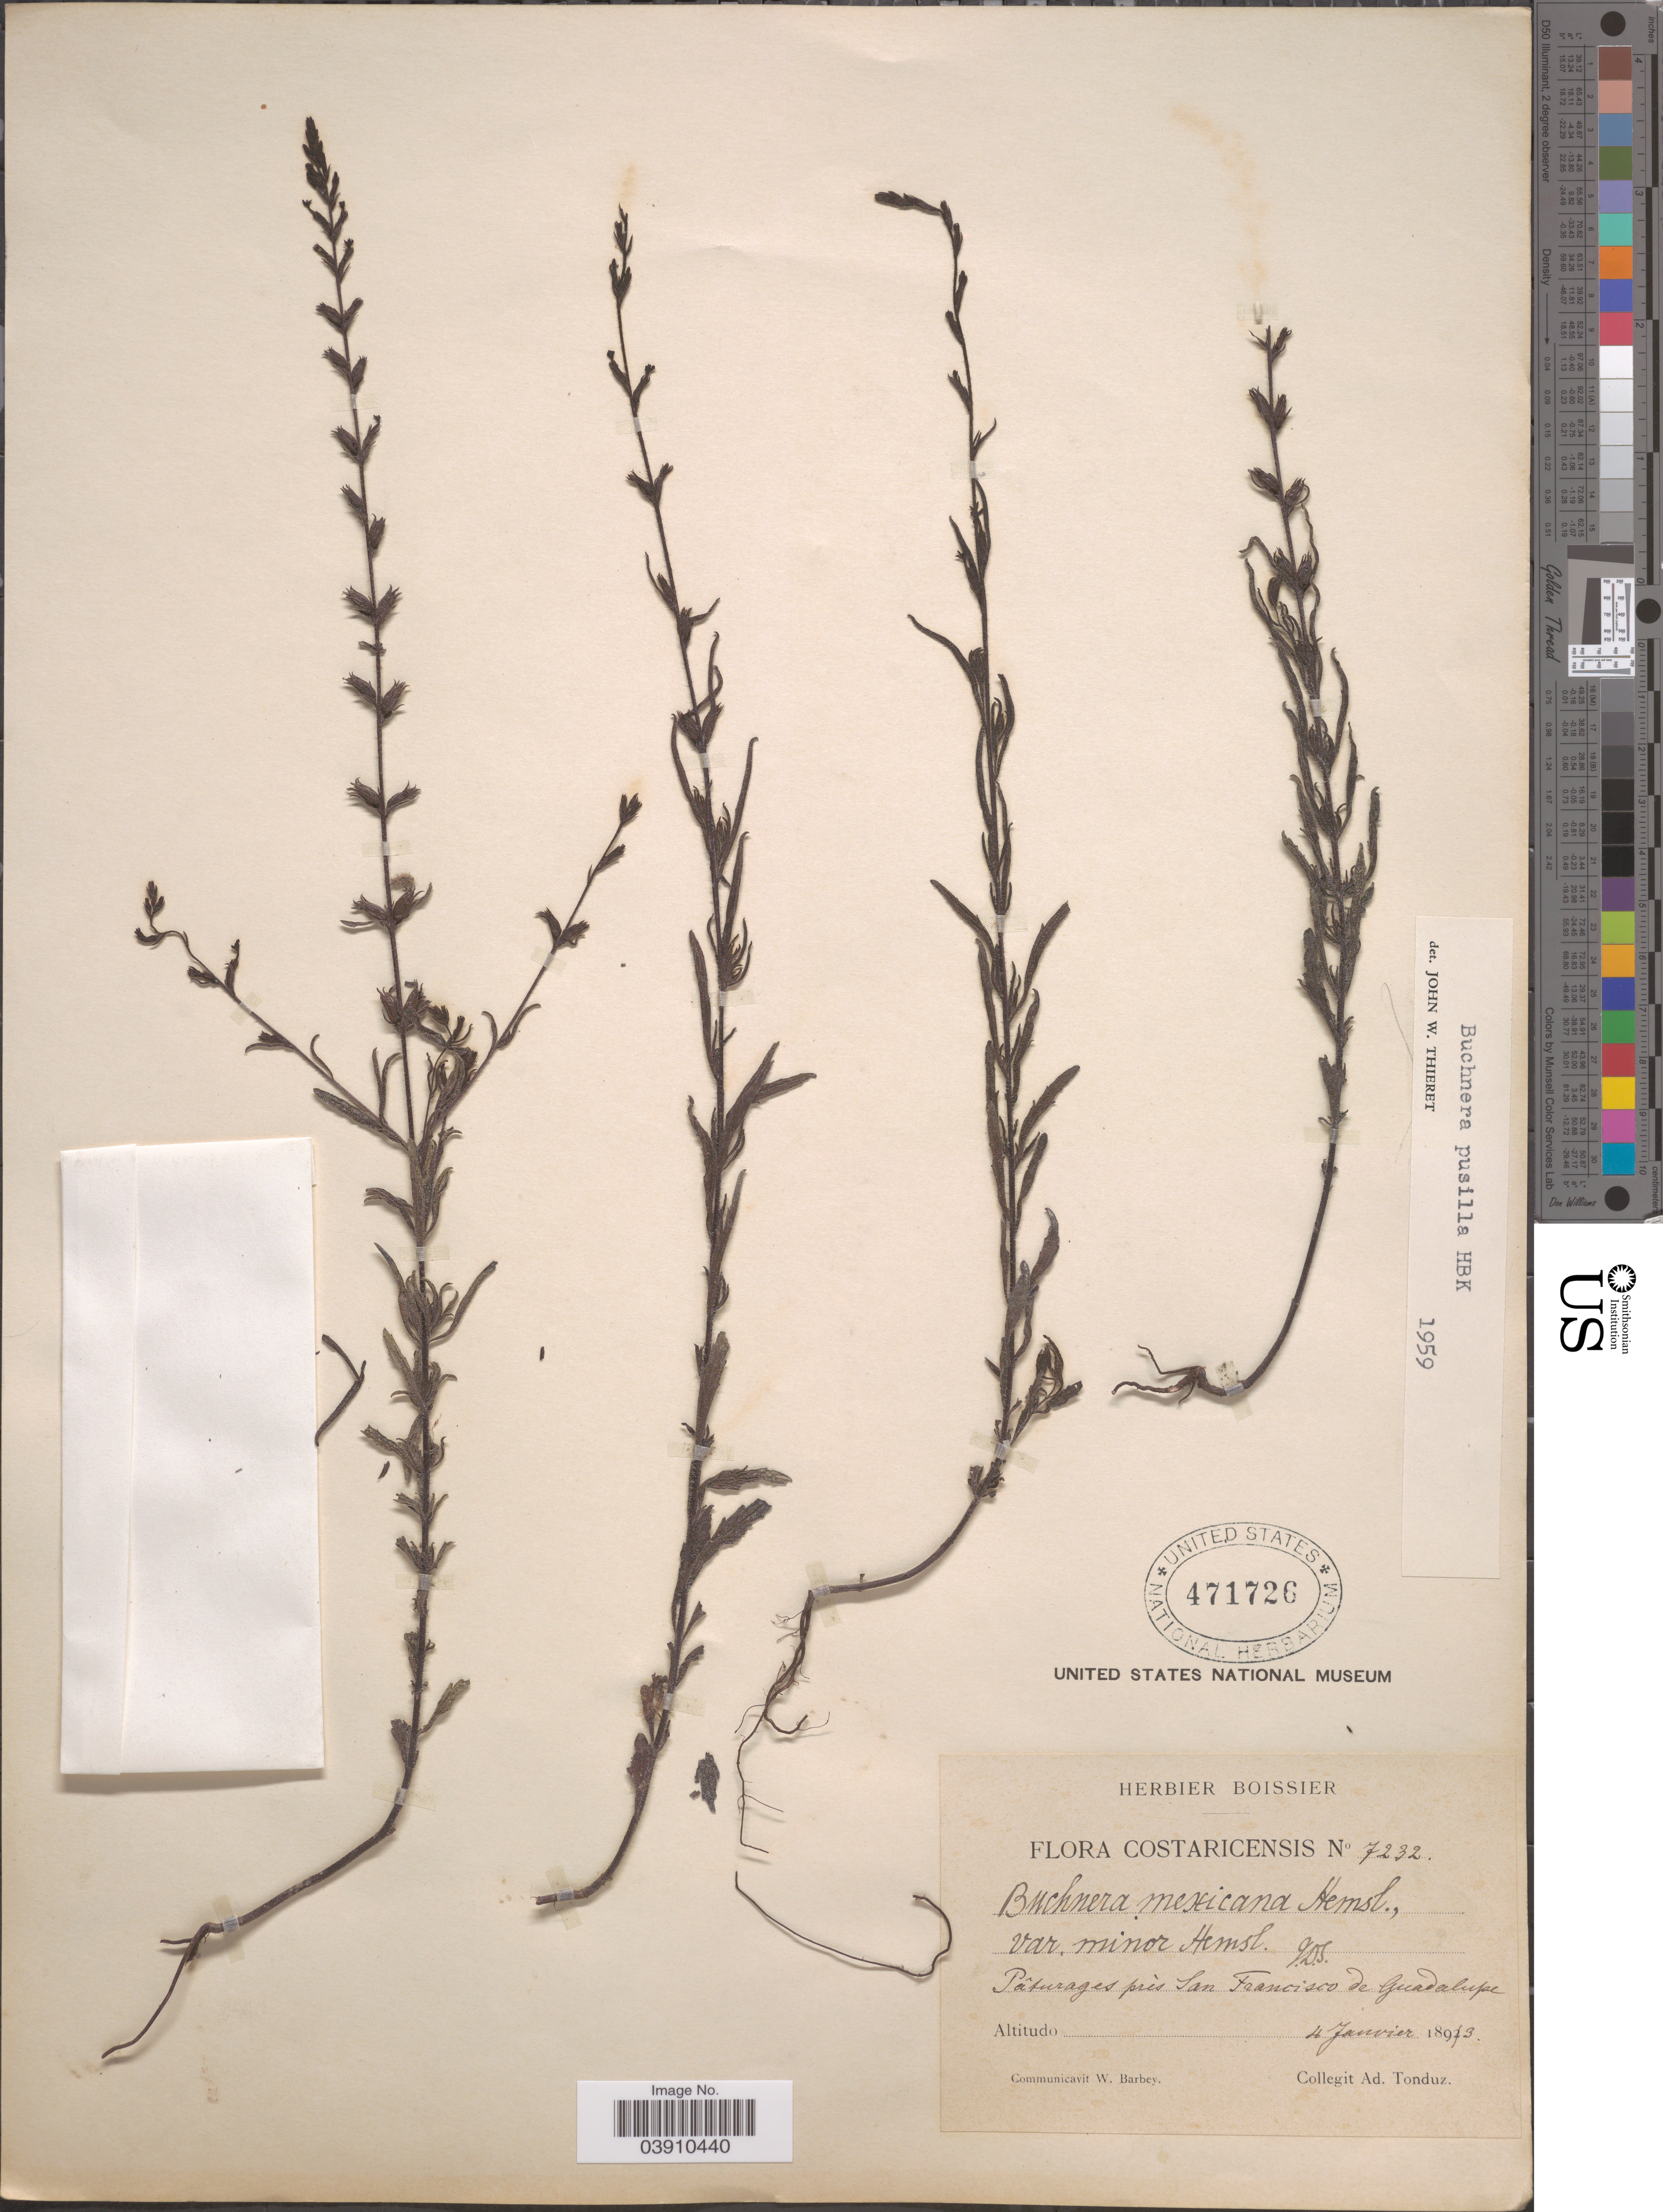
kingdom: Plantae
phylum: Tracheophyta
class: Magnoliopsida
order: Lamiales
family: Orobanchaceae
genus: Buchnera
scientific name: Buchnera pusilla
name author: Kunth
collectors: A. Tonduz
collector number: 7232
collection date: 1893-01-04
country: Costa Rica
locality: Pâturages près San Francisco de Guadalupe.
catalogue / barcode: US 471726